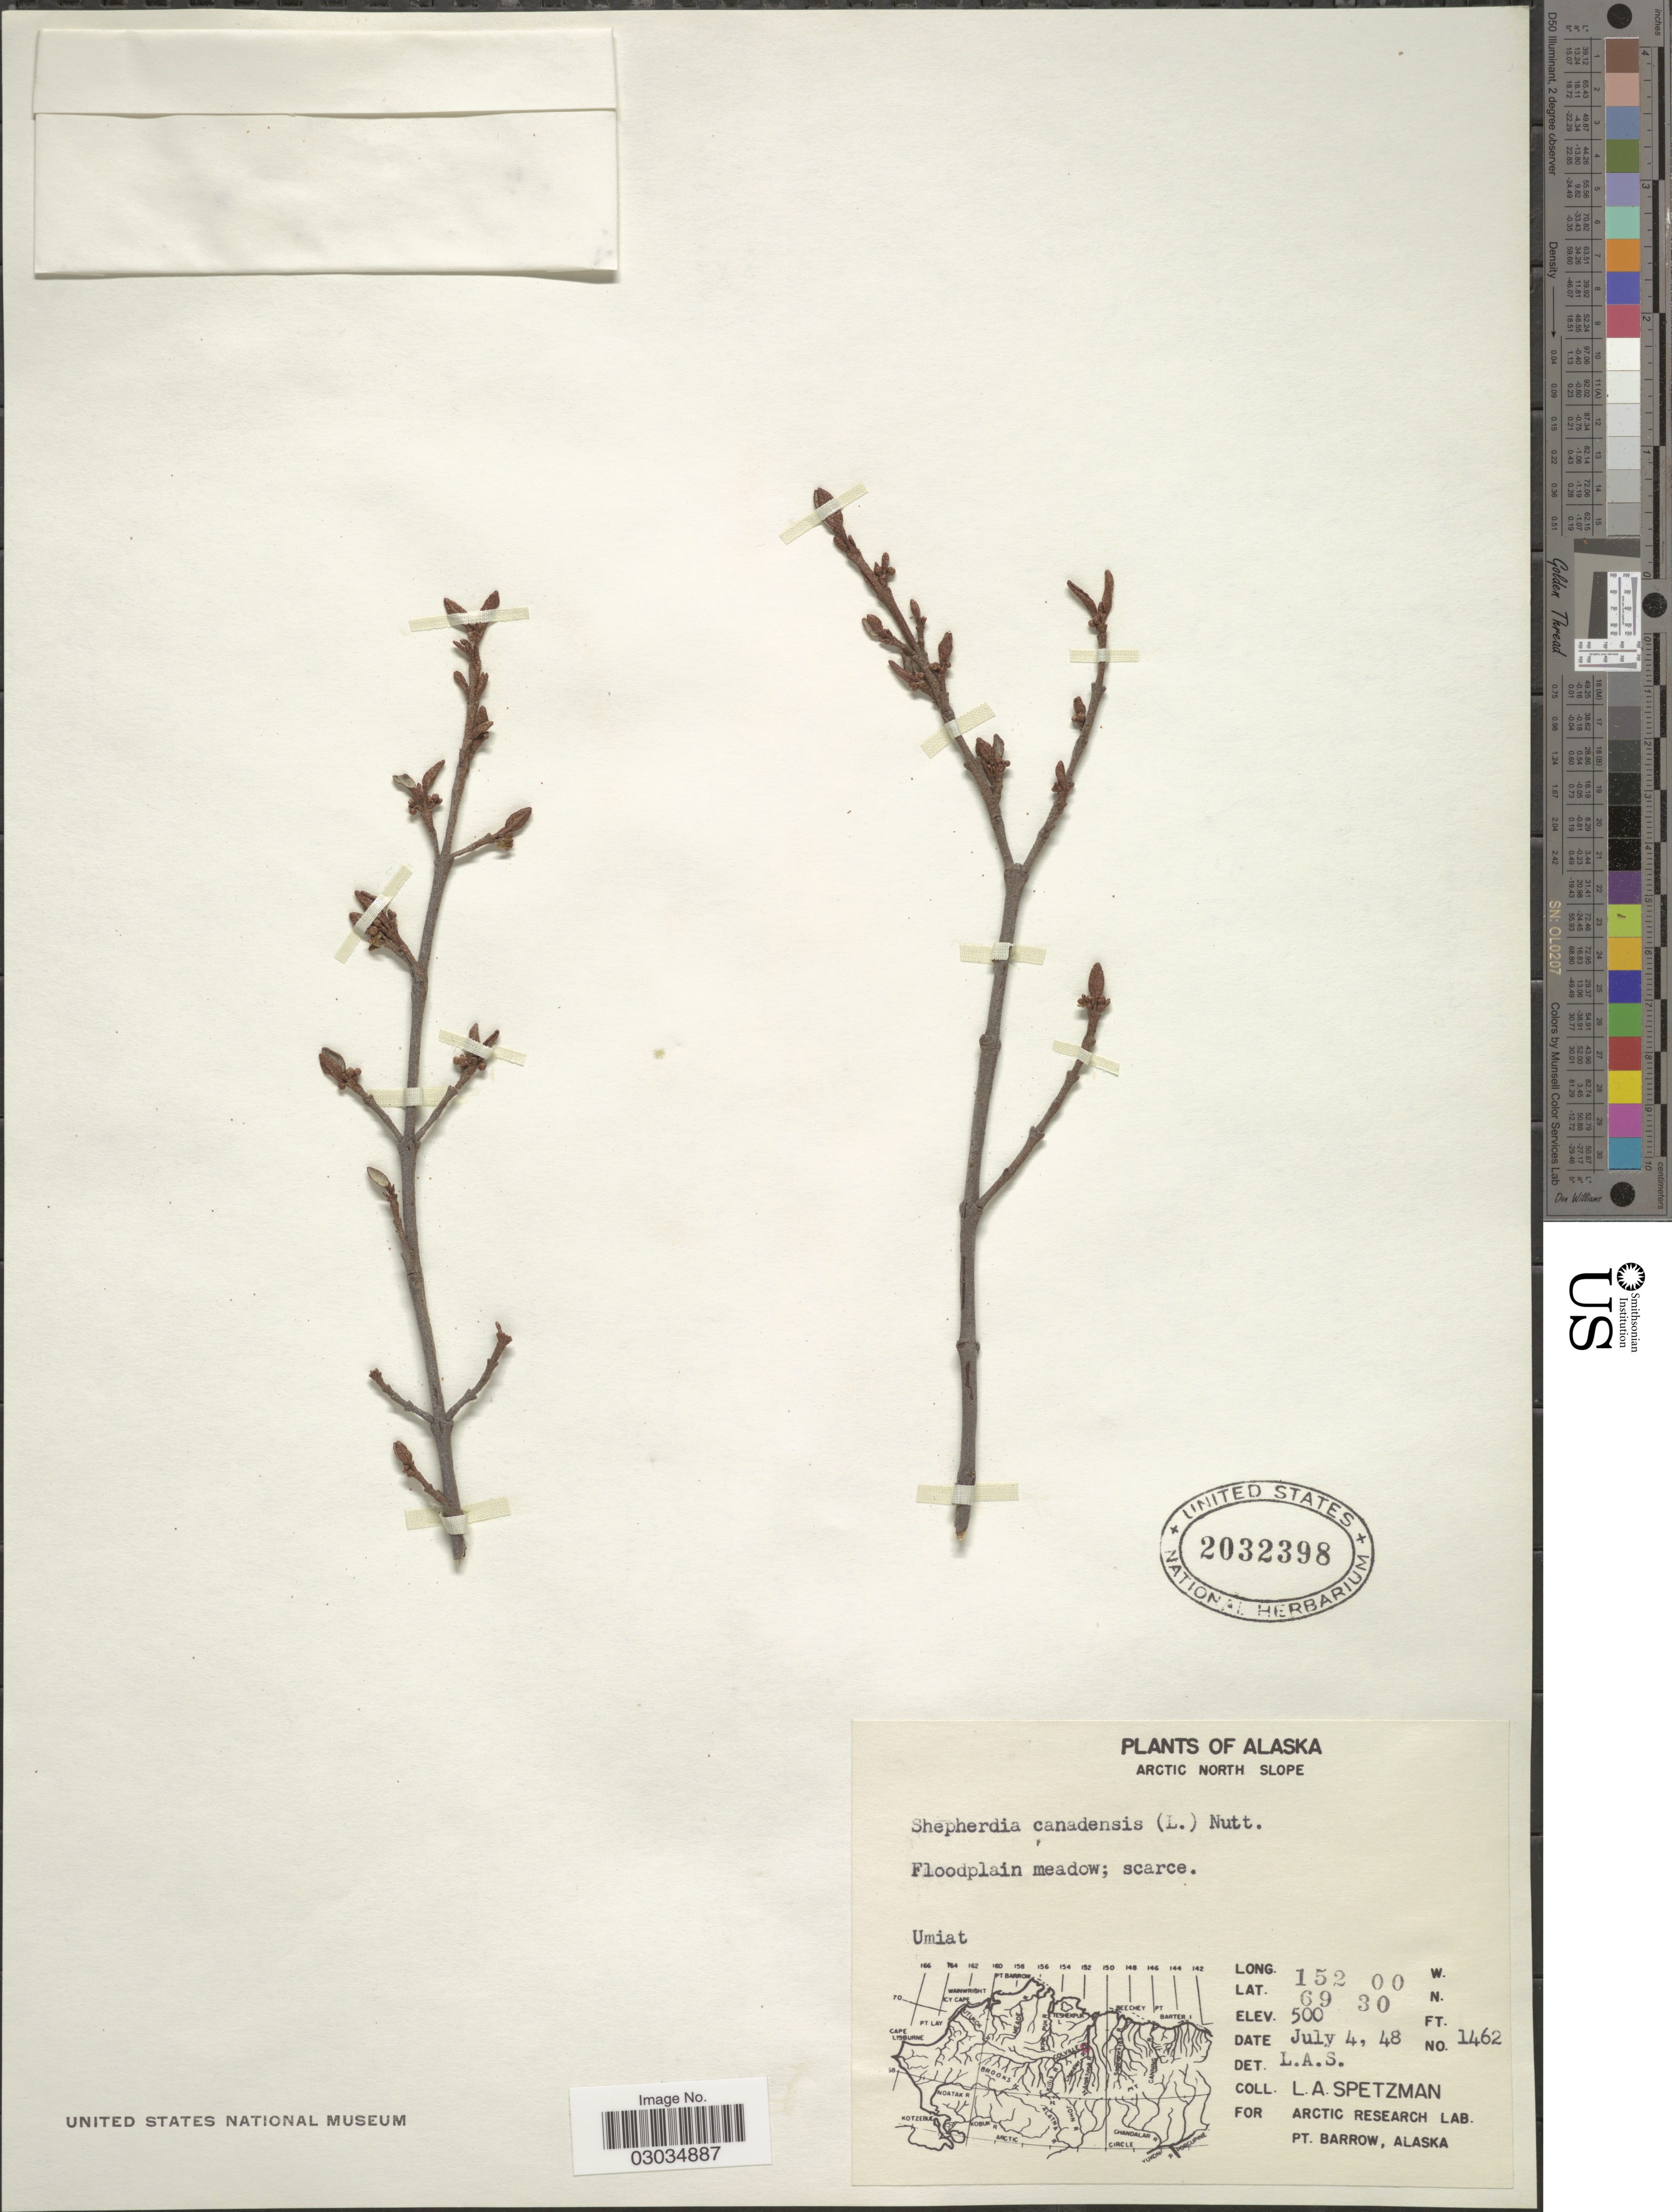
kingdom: Plantae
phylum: Tracheophyta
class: Magnoliopsida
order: Rosales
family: Elaeagnaceae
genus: Shepherdia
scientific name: Shepherdia canadensis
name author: (L.) Nutt.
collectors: L. Spetzman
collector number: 1462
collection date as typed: Transcribed d/m/y: 4/7/48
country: United States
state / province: Alaska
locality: Arctic North Slope, Umiat.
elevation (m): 152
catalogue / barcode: US 2032398